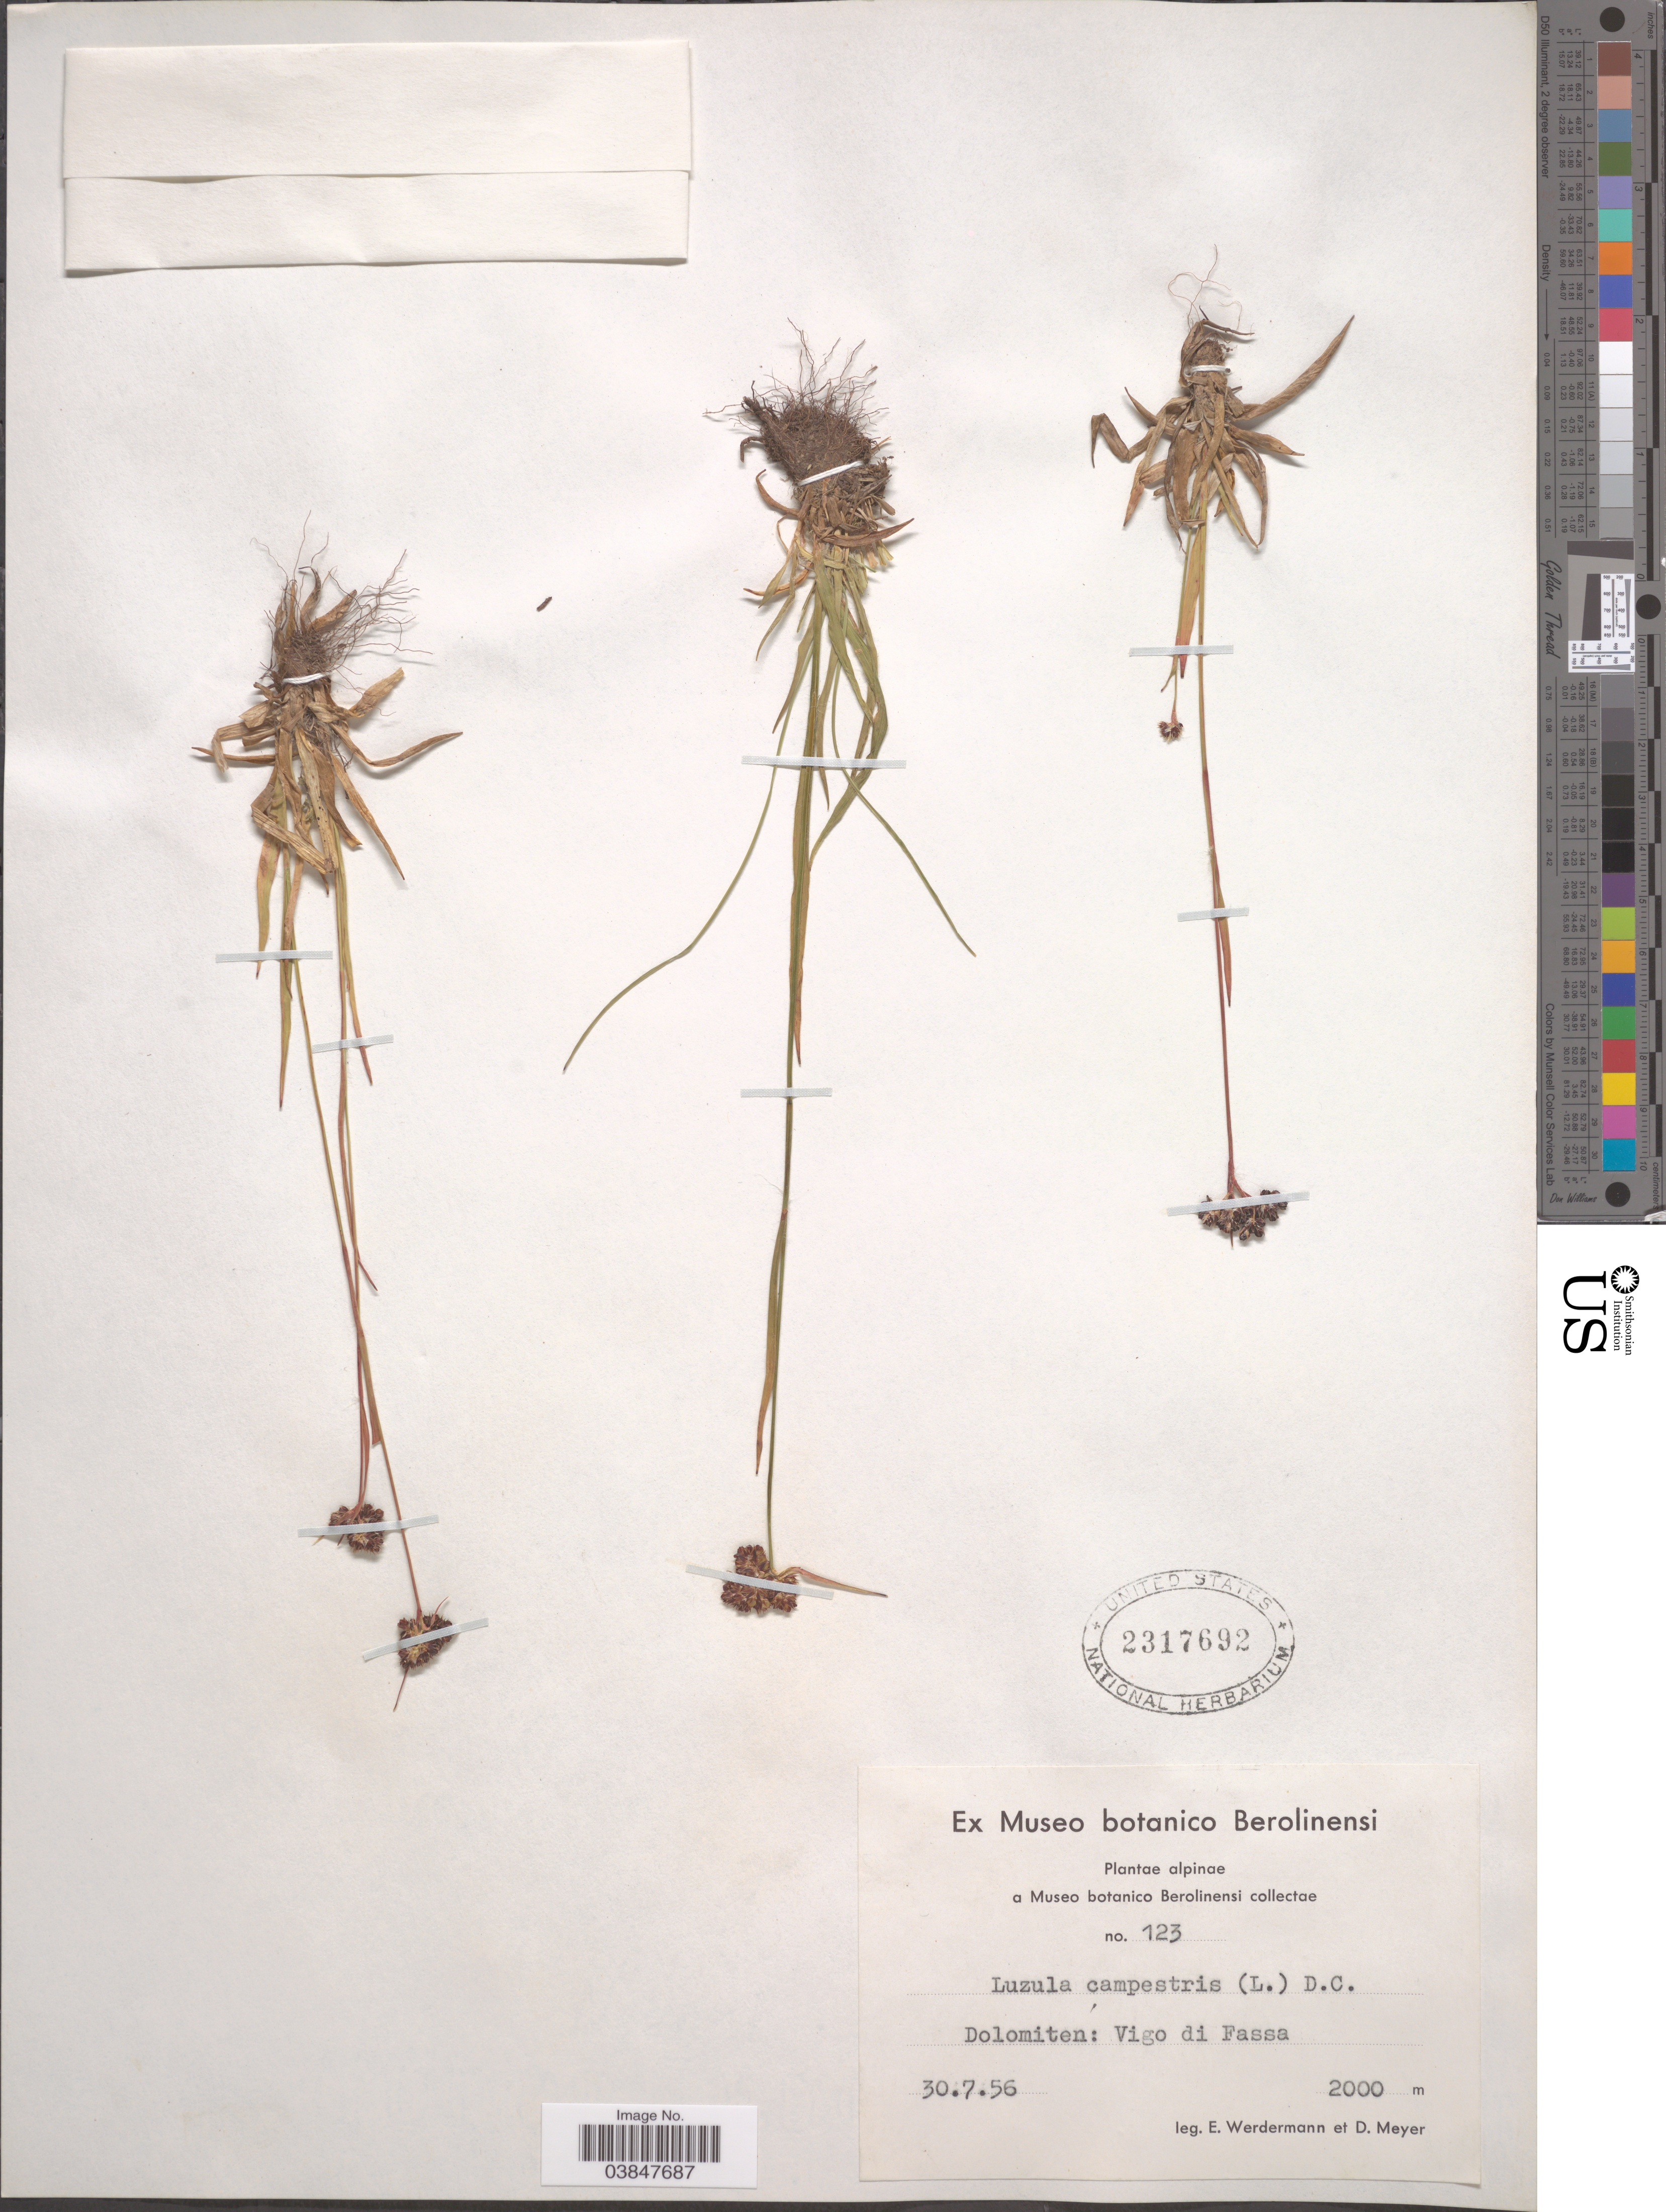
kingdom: Plantae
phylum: Tracheophyta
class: Liliopsida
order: Poales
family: Juncaceae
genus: Luzula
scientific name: Luzula campestris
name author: (L.) DC.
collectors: E. Werdermann & D. Meyer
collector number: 123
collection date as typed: Transcribed d/m/y: 30/7/56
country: Italy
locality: Dolomiten: Vigo di Fassa.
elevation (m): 2000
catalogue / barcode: US 2317692